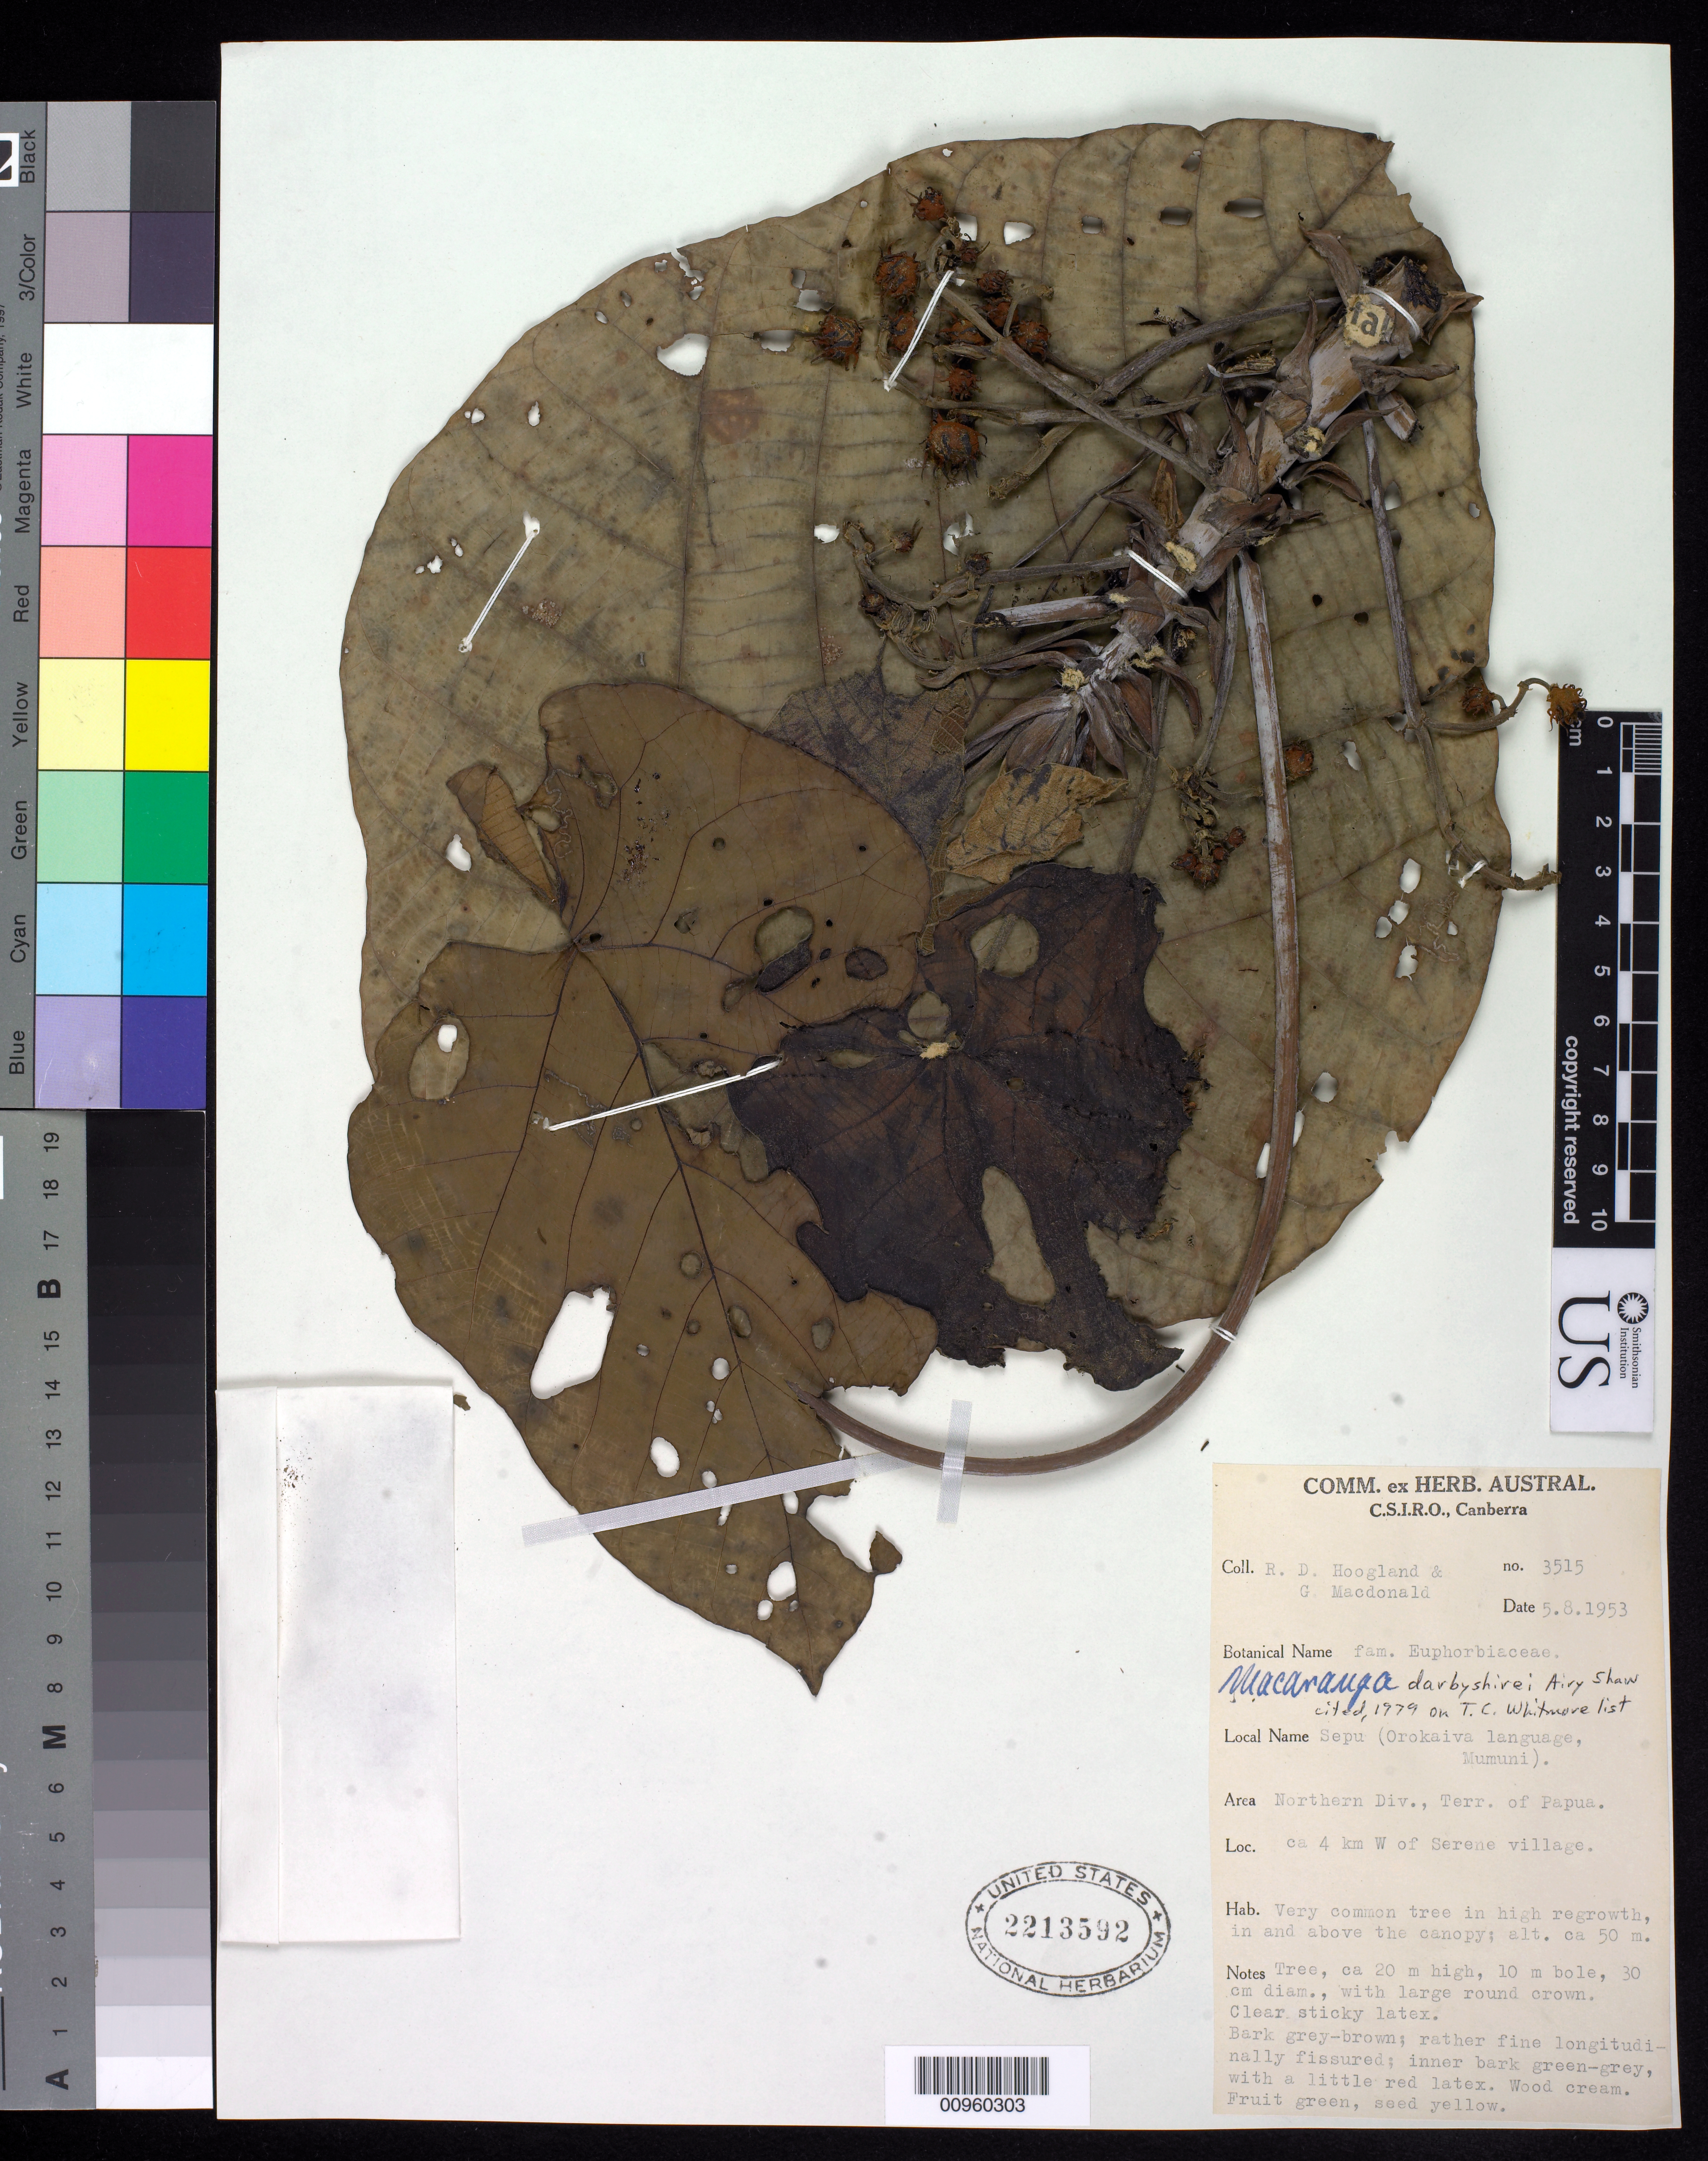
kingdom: Plantae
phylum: Tracheophyta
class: Magnoliopsida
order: Malpighiales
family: Euphorbiaceae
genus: Macaranga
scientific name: Macaranga darbyshirei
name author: Airy Shaw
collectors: R. D. Hoogland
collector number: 3515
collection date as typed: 08 May 1953 or 05 Aug 1953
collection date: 1953-05-08 or 1953-08-05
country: Papua New Guinea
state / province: Northern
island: New Guinea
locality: Terr. of Papua, 4km W of Serene Village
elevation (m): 50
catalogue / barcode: US 2213592